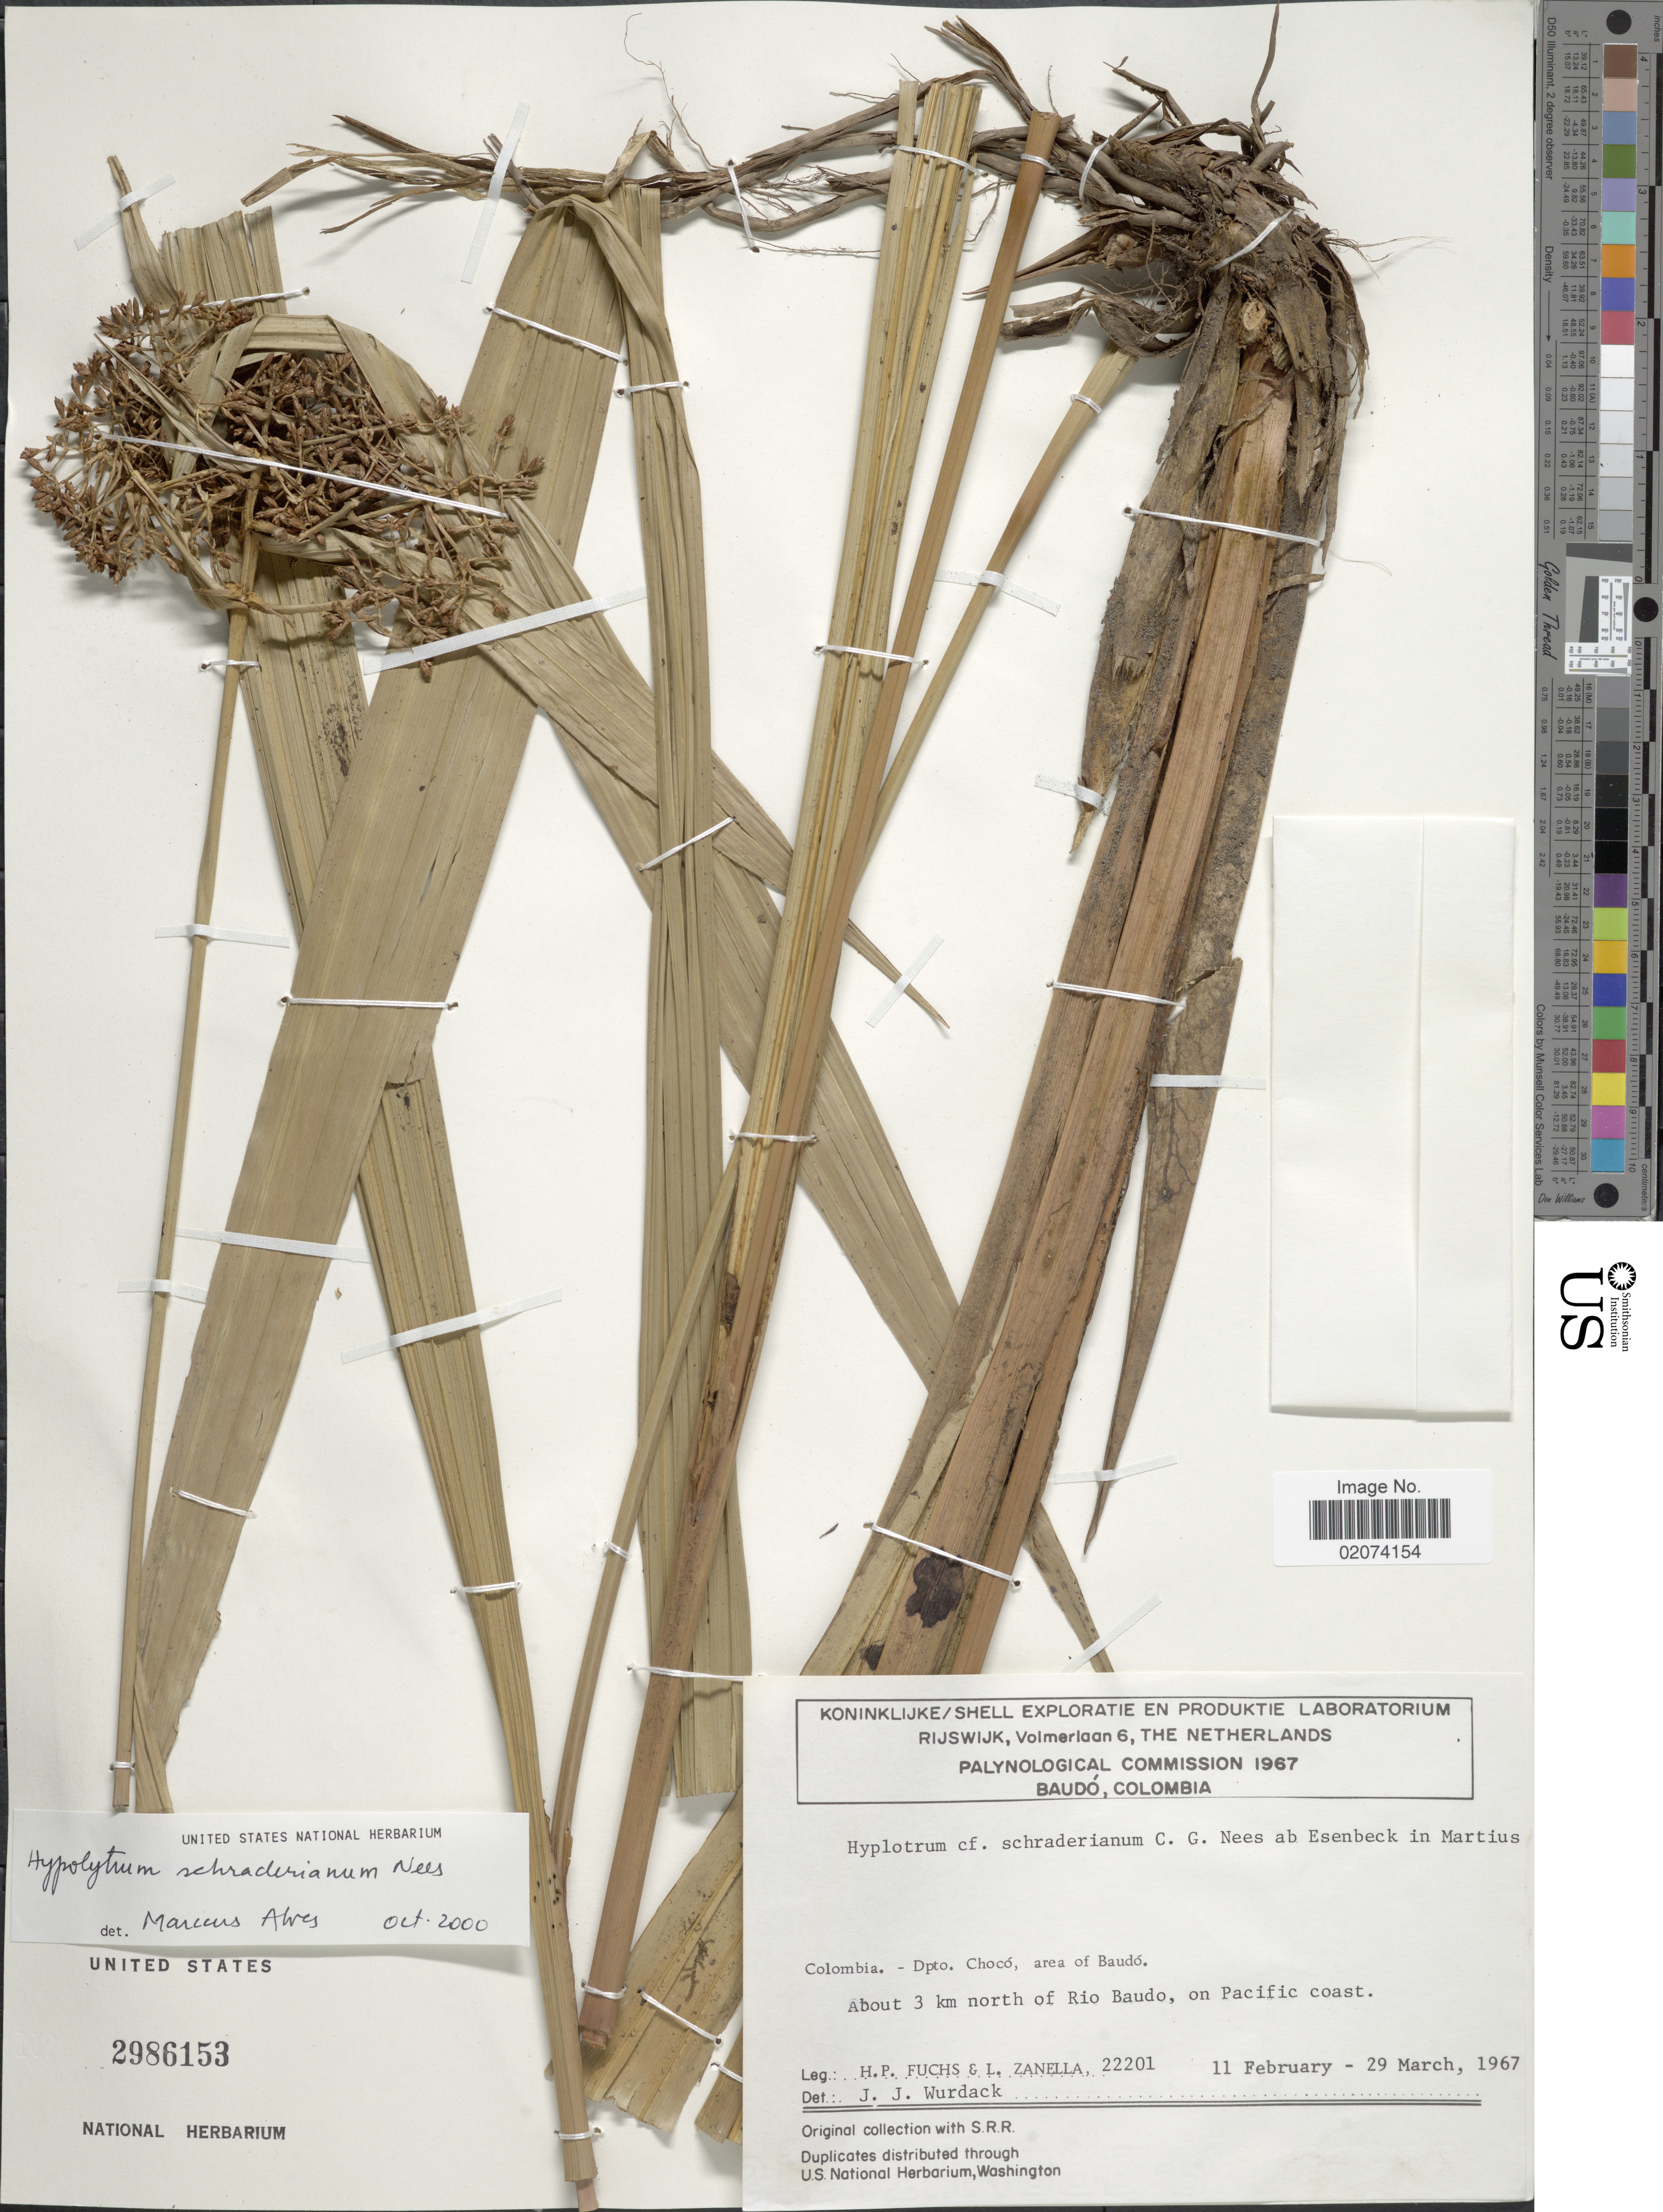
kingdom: Plantae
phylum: Tracheophyta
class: Liliopsida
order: Poales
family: Cyperaceae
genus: Hypolytrum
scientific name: Hypolytrum schraderianum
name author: Nees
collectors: H. P. Fuchs & L. Zanella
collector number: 22201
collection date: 1967-02-11/1967-03-29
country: Colombia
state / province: Chocó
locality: Dpto. Choco, area of Baudo. About 3 km north of Rio Baudo, on Pacific coast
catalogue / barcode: US 2986153